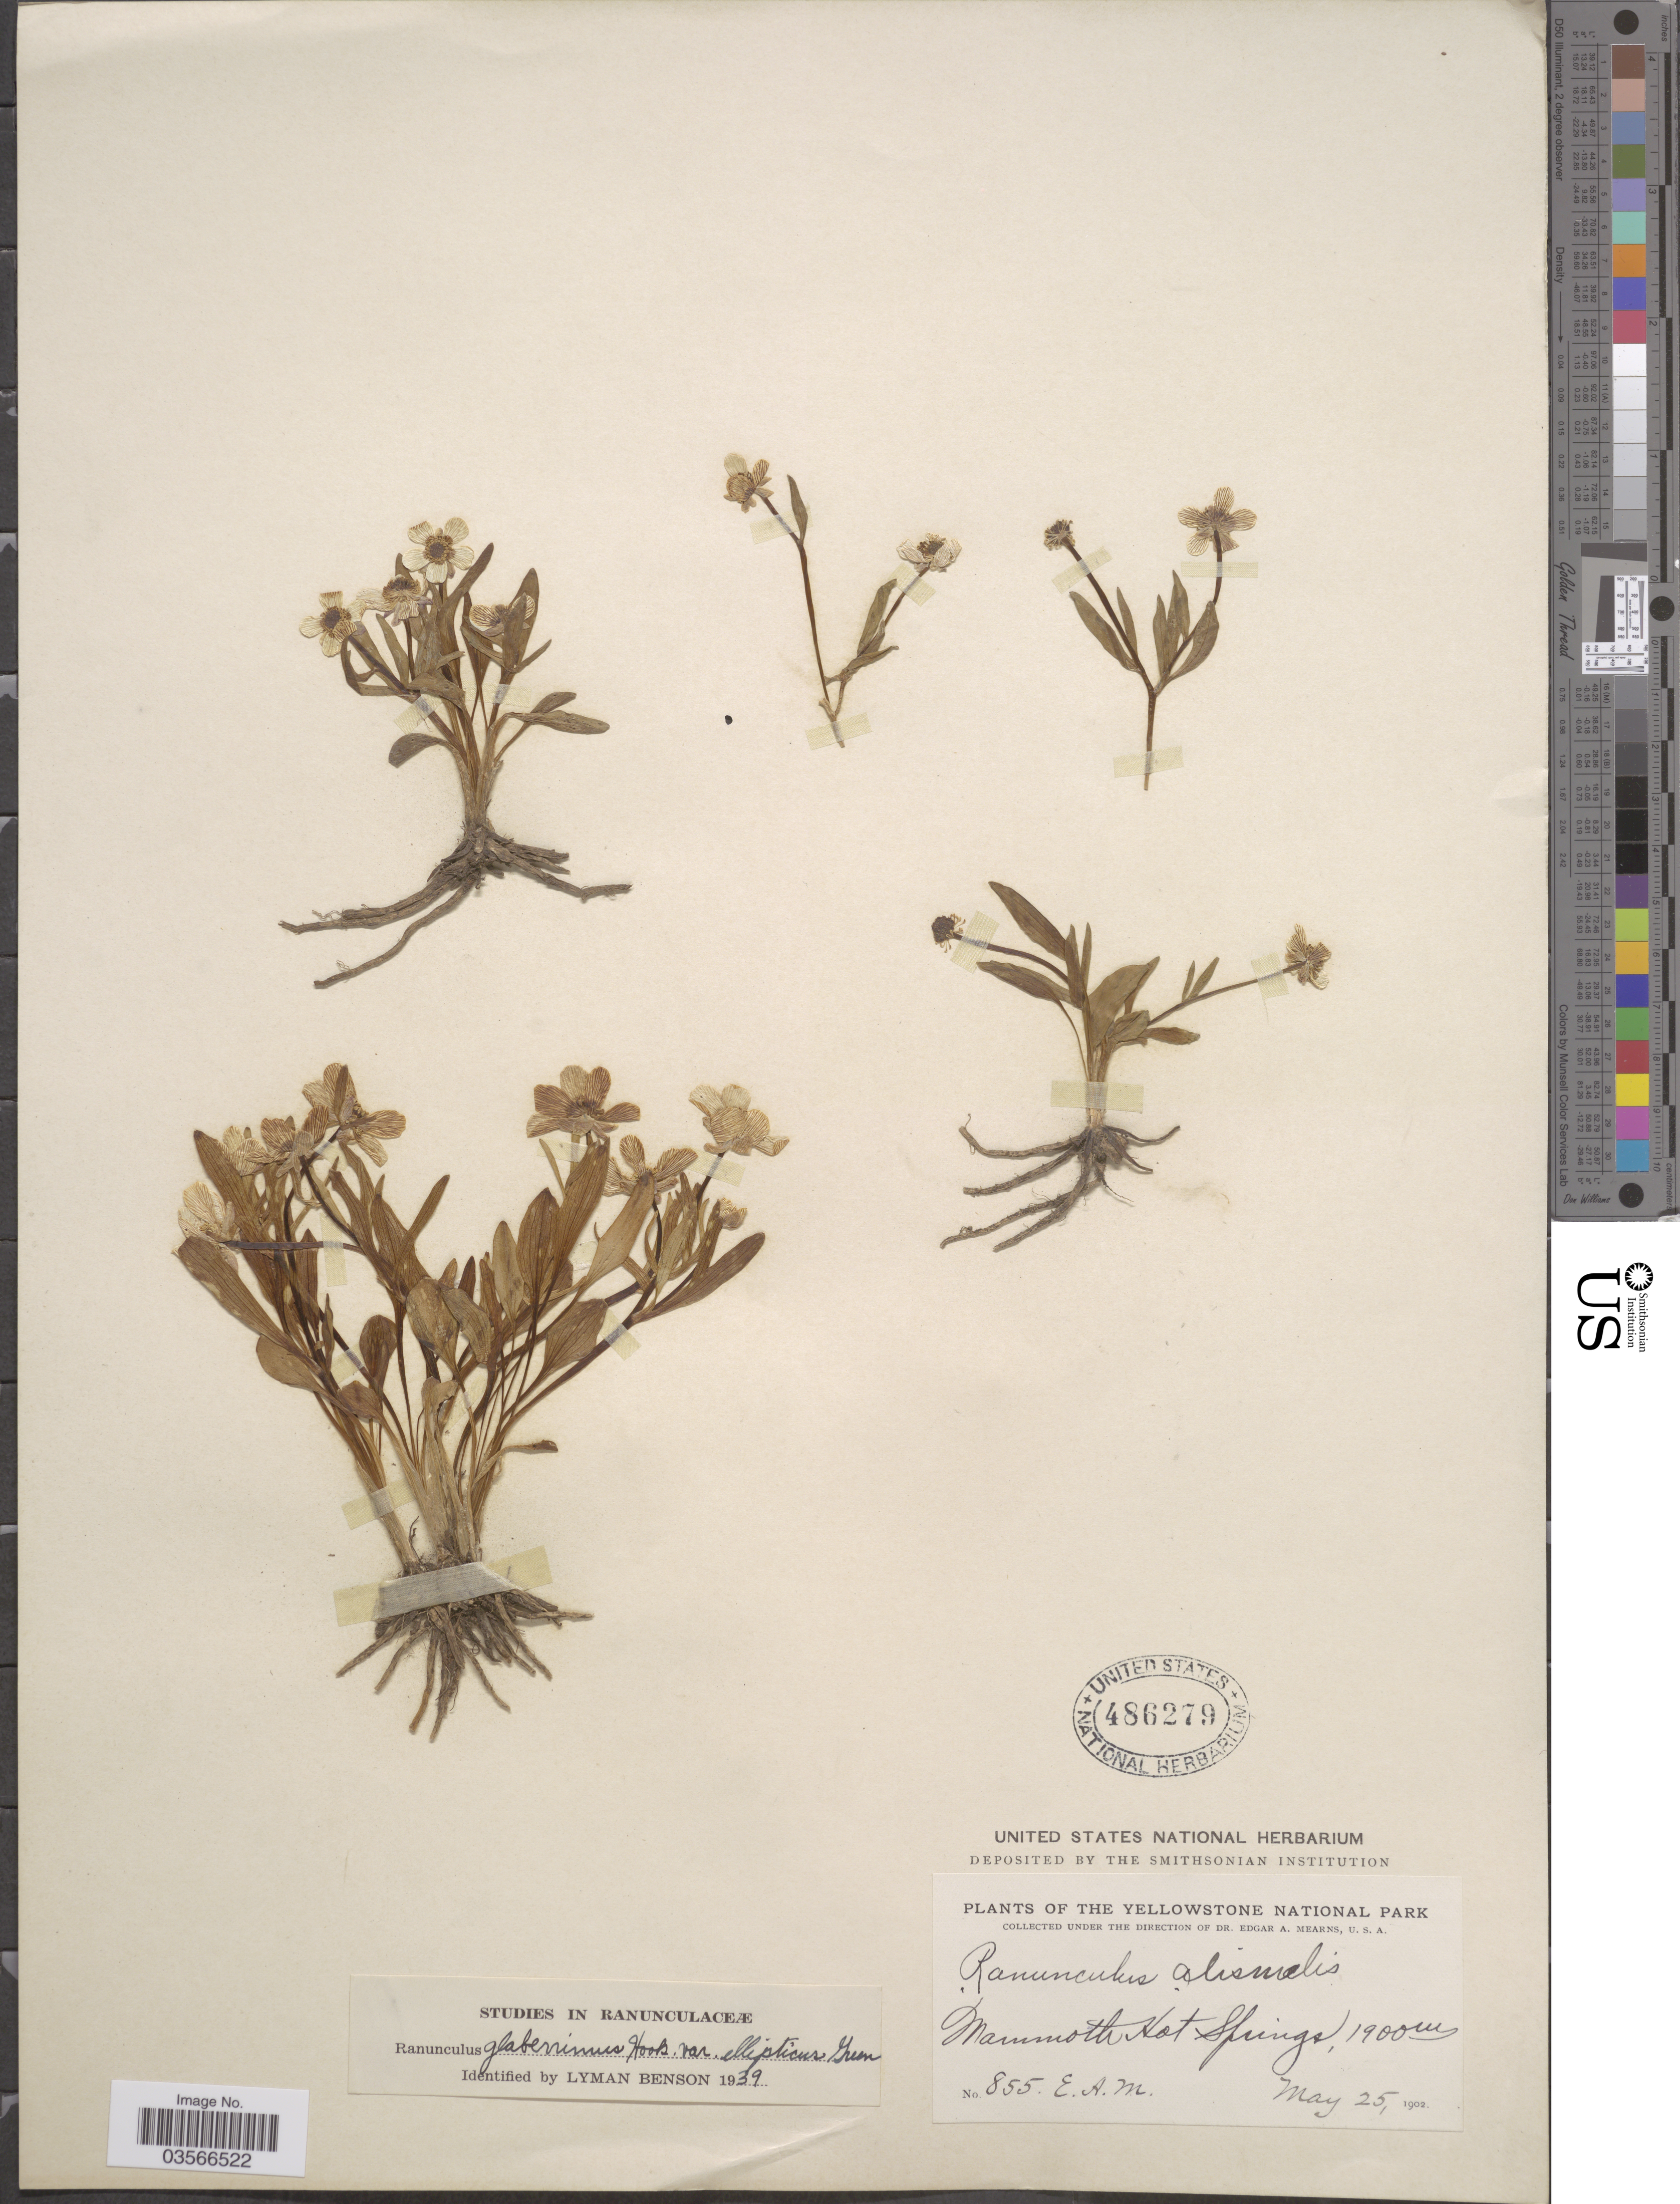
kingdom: Plantae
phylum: Tracheophyta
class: Magnoliopsida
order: Ranunculales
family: Ranunculaceae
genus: Ranunculus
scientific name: Ranunculus glaberrimus var. ellipticus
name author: (Greene) Greene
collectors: E. A. Mearns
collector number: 855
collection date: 1902-05-25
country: United States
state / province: Wyoming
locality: The Yellowstone National Park, Mammoth Hot Springs.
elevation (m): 1900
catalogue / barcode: US 486279